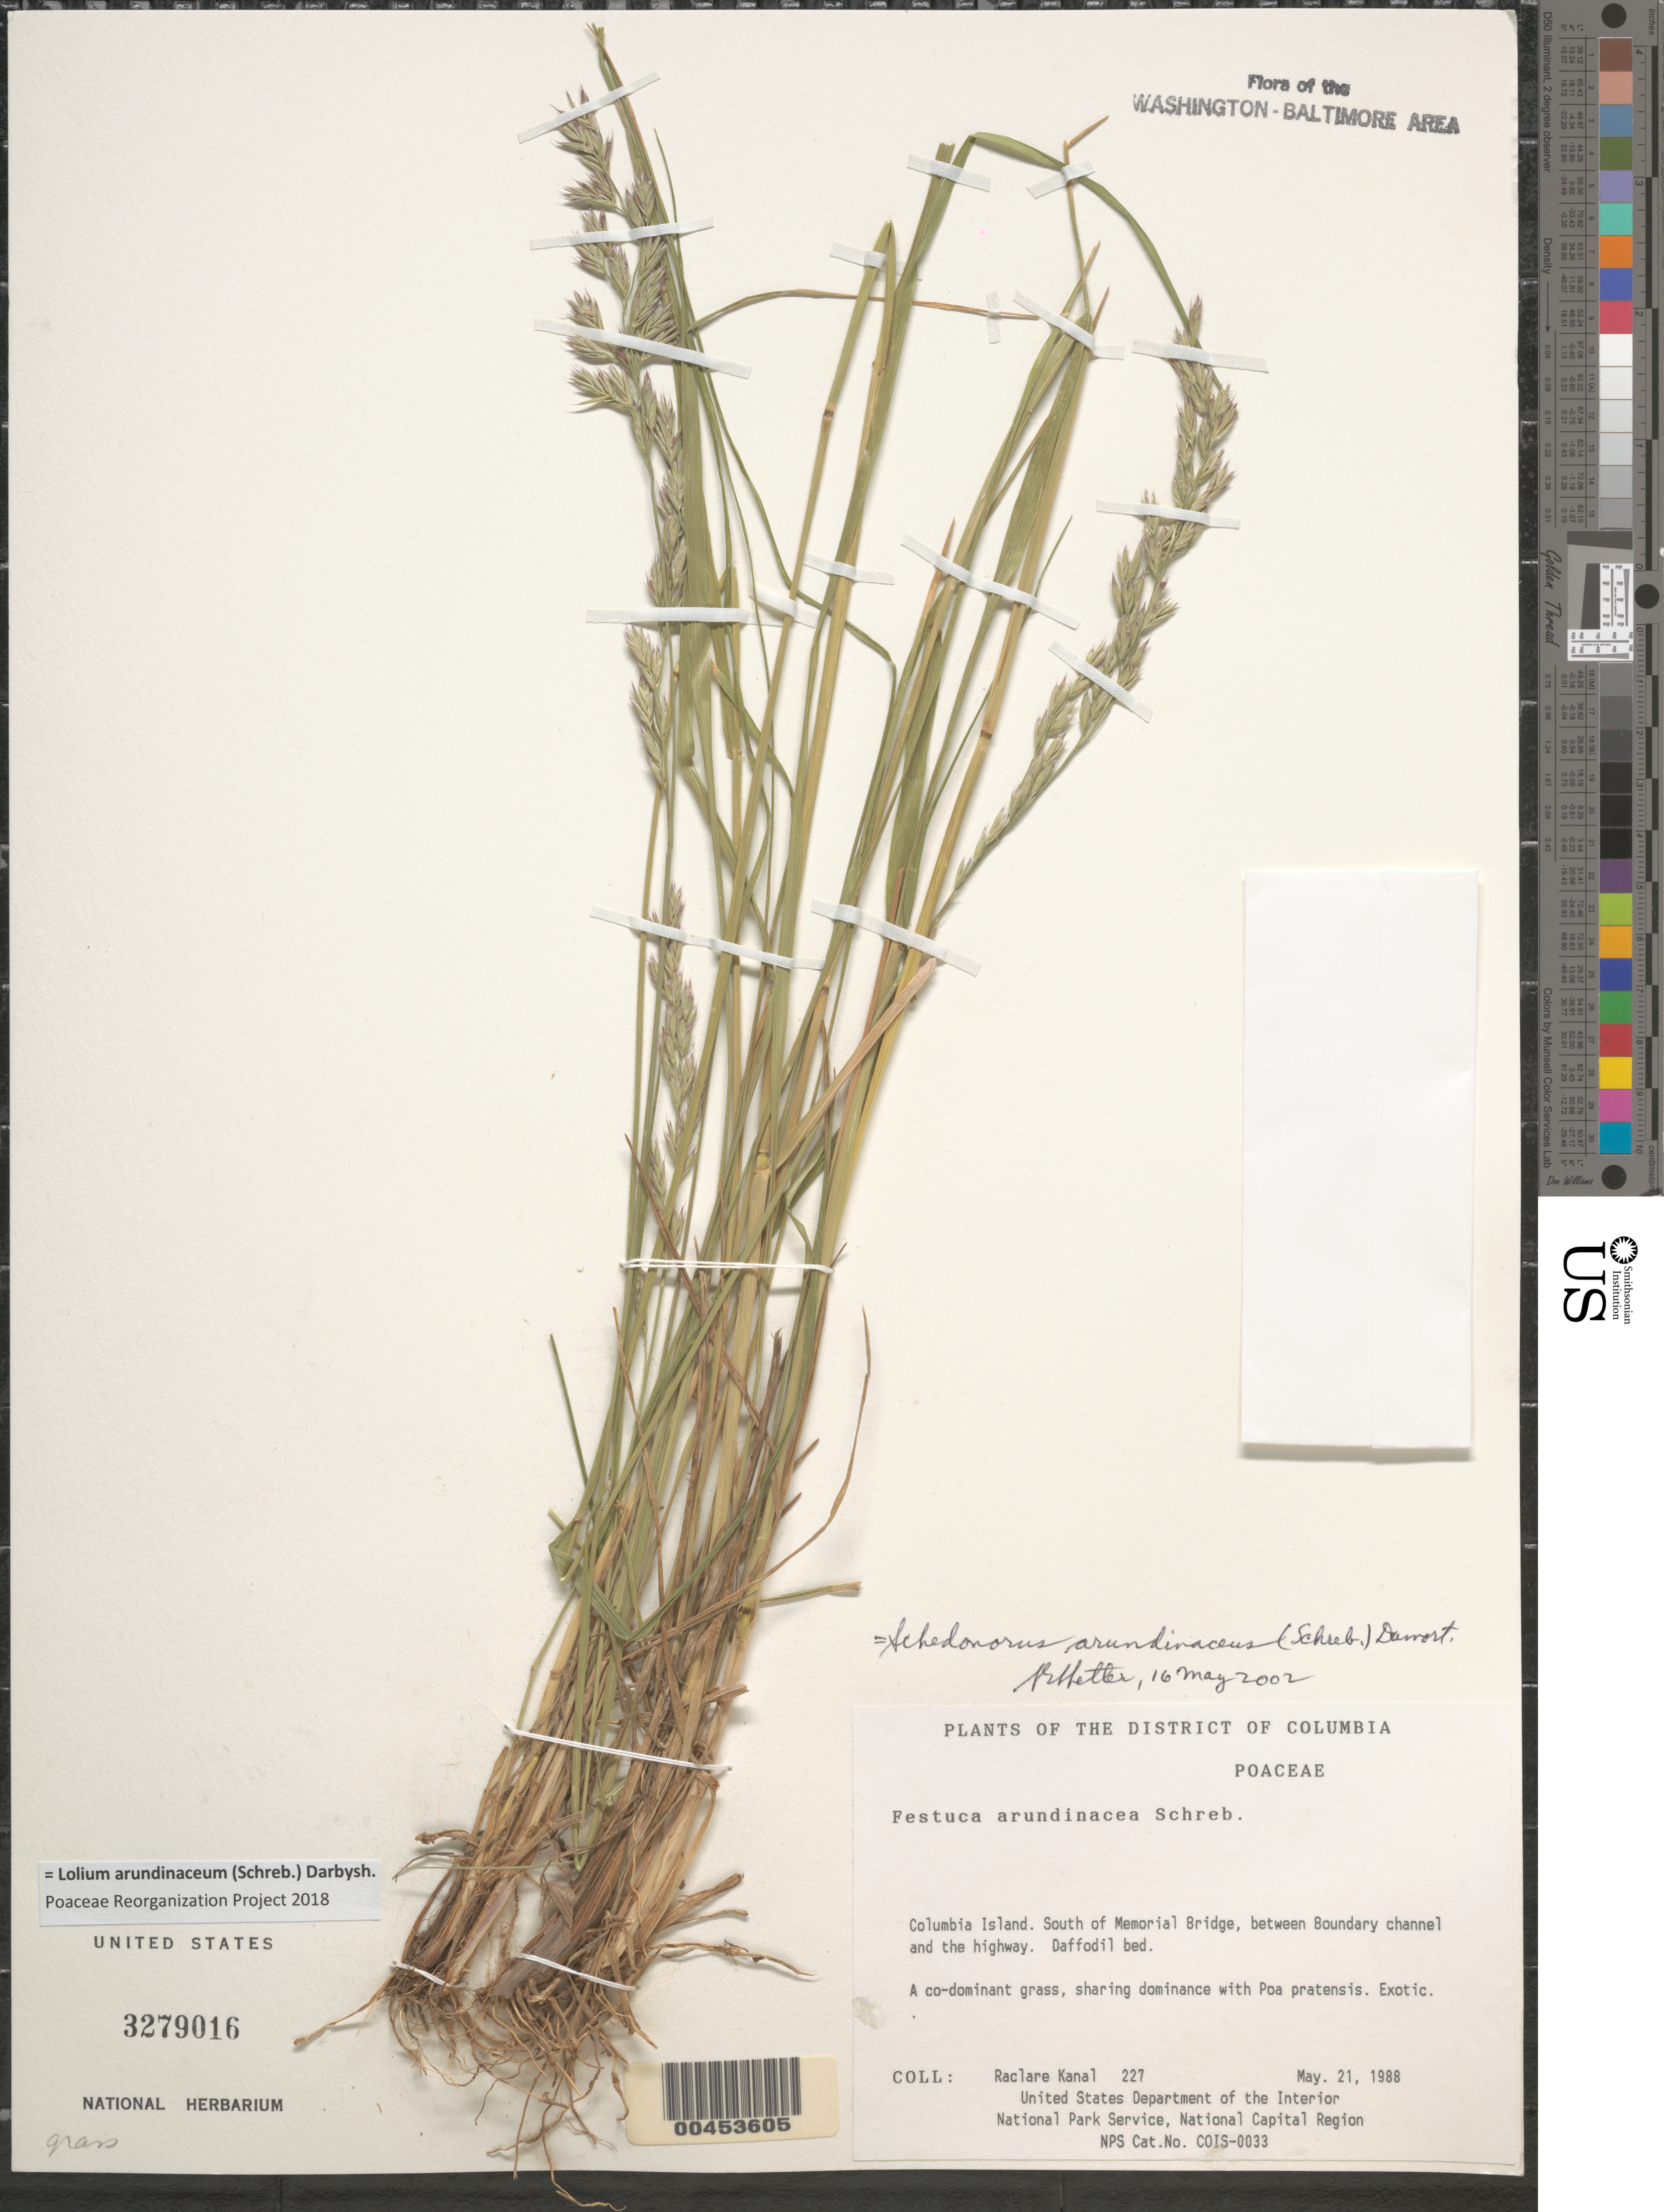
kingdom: Plantae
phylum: Tracheophyta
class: Liliopsida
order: Poales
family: Poaceae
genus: Lolium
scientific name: Lolium arundinaceum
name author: (Schreb.) Darbysh.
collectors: R. Kanal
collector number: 227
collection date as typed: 21 May 1988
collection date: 1988-05-21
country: United States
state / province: Virginia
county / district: Arlington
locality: Columbia Island, S of Memorial Bridge, between Boundary Channel and the Highway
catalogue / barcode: US 3279016